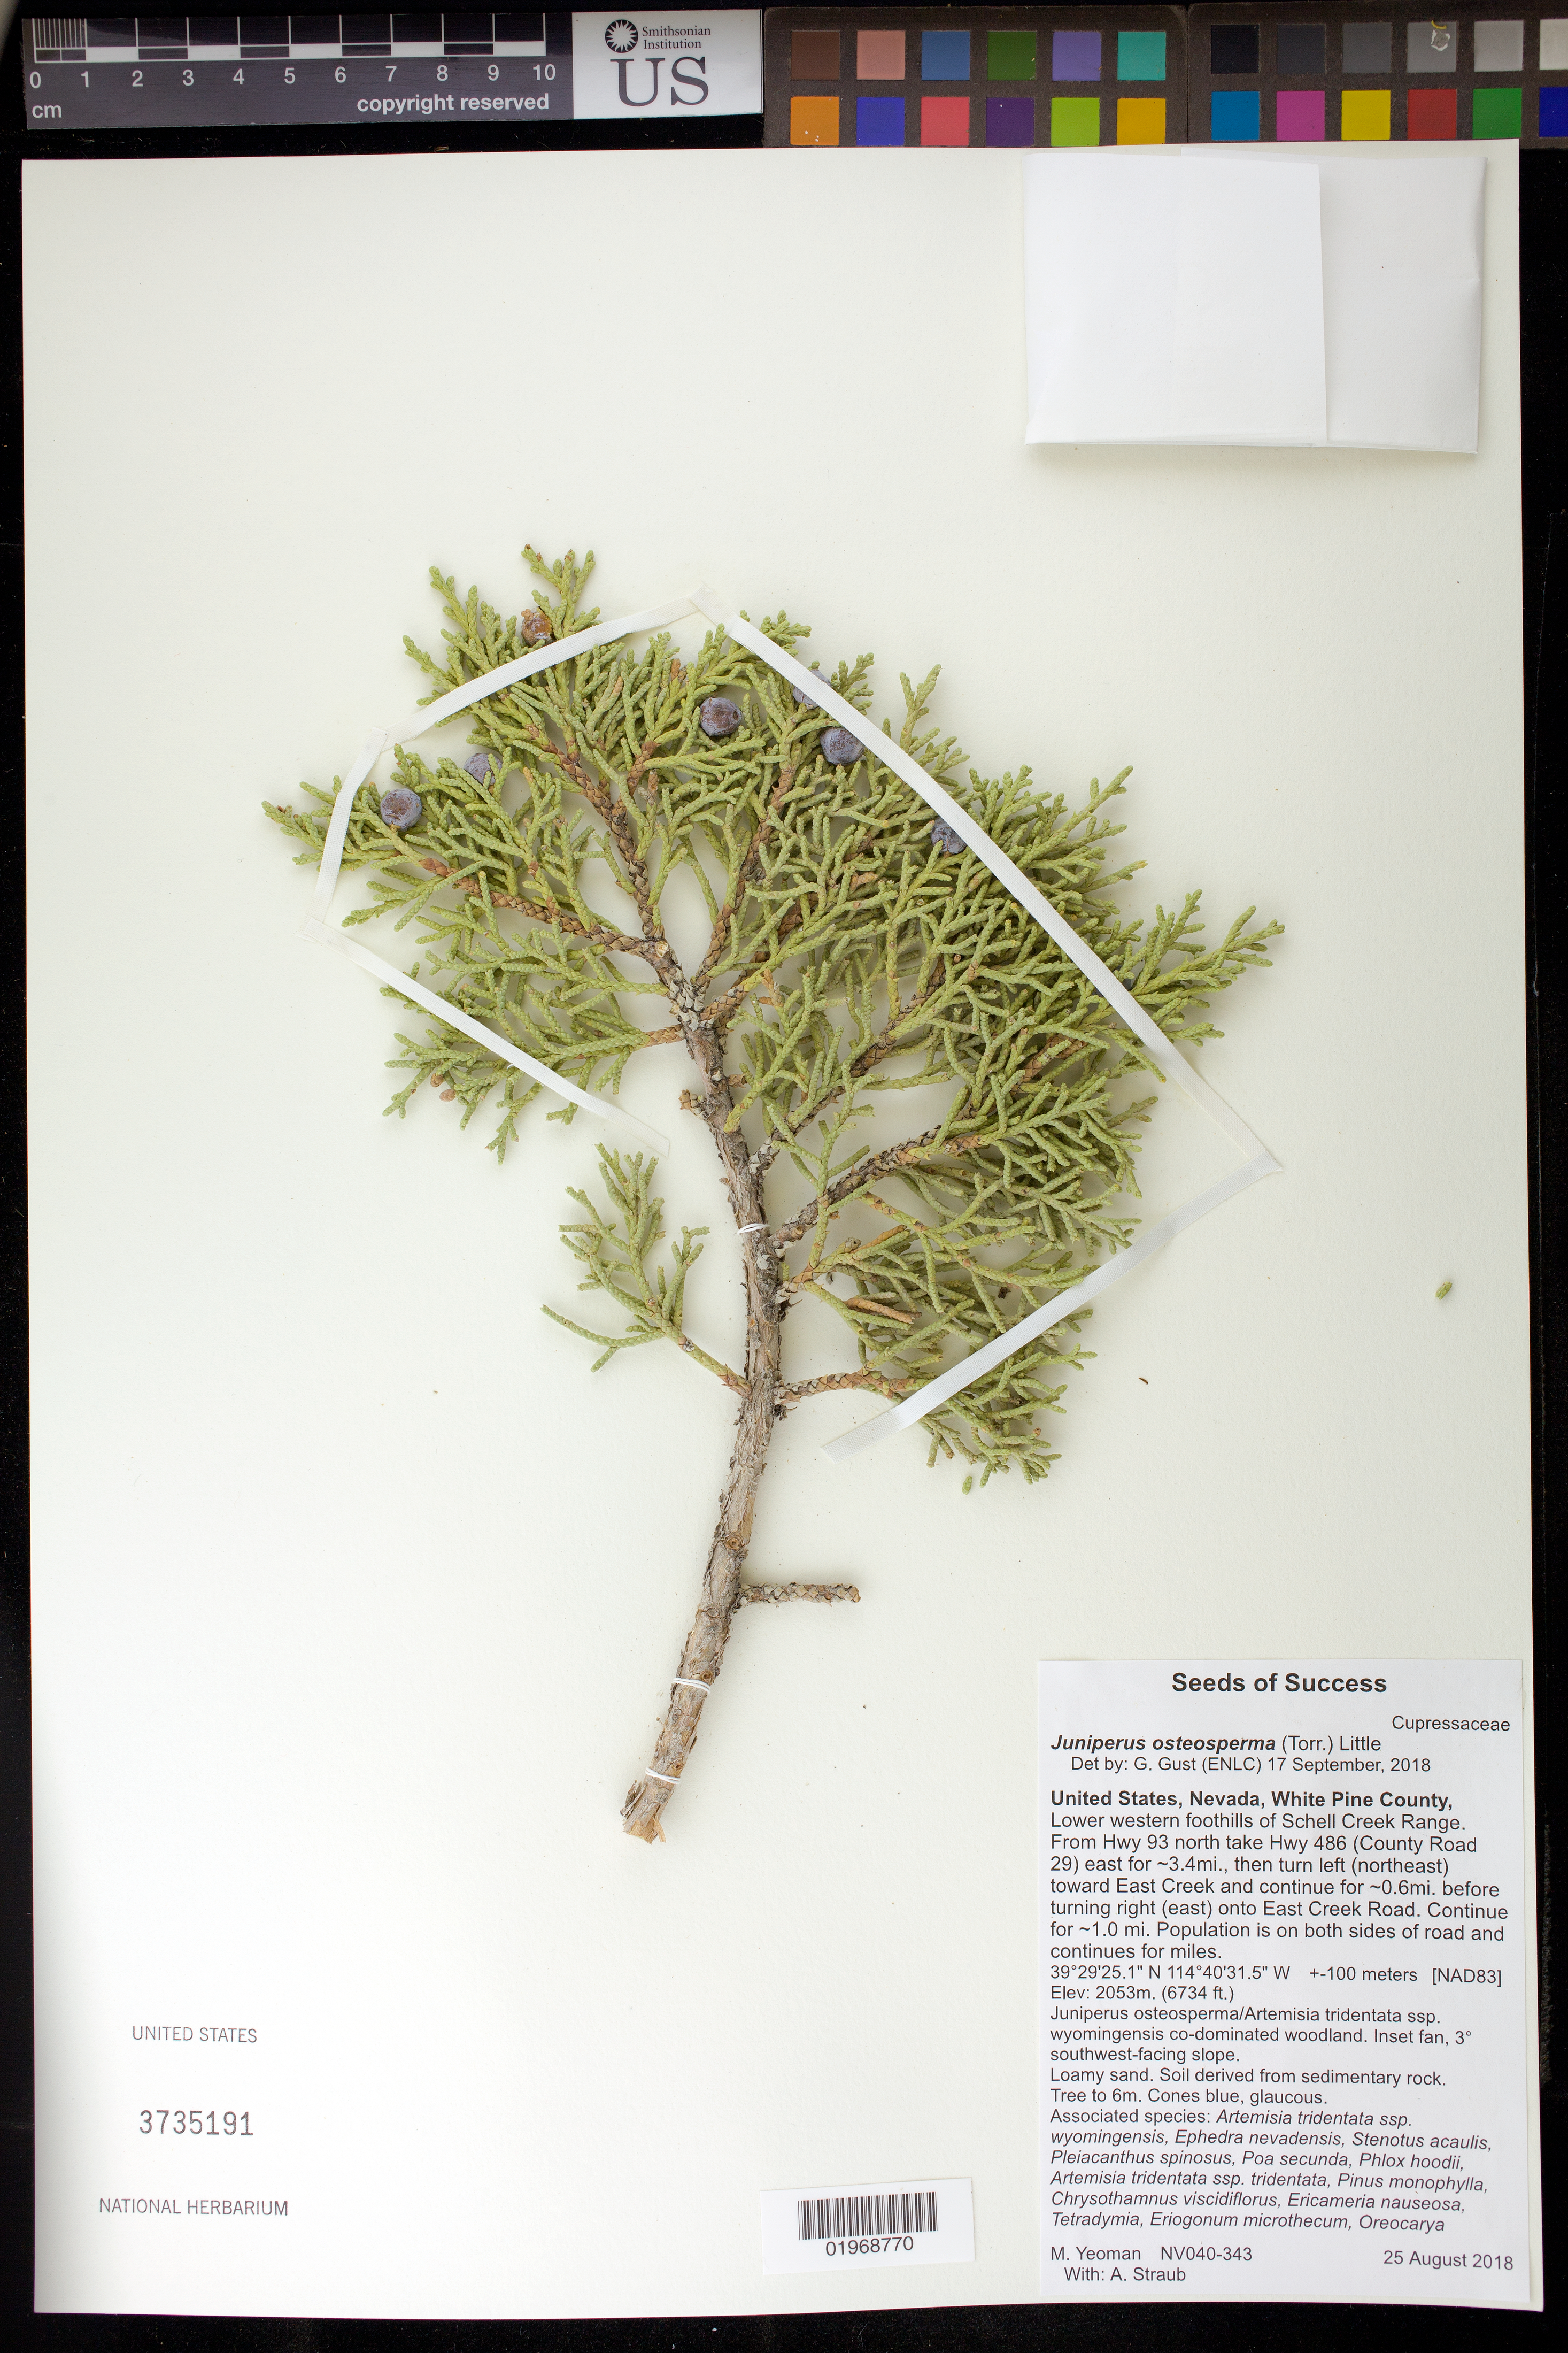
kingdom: Plantae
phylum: Tracheophyta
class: Pinopsida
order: Pinales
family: Cupressaceae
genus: Juniperus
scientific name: Juniperus osteosperma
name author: (Torr.) Little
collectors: M. Yeoman & A. Straub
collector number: NV040-343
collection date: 2018-08-25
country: United States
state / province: Nevada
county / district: White Pine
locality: Western foothills of Schell Creek Range, 1 mile on Easr Creek Road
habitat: Juniperus osteosperma/Artemisia tridentata ssp. wyomingensis co-dominated woodland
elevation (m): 2053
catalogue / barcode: US 3735191